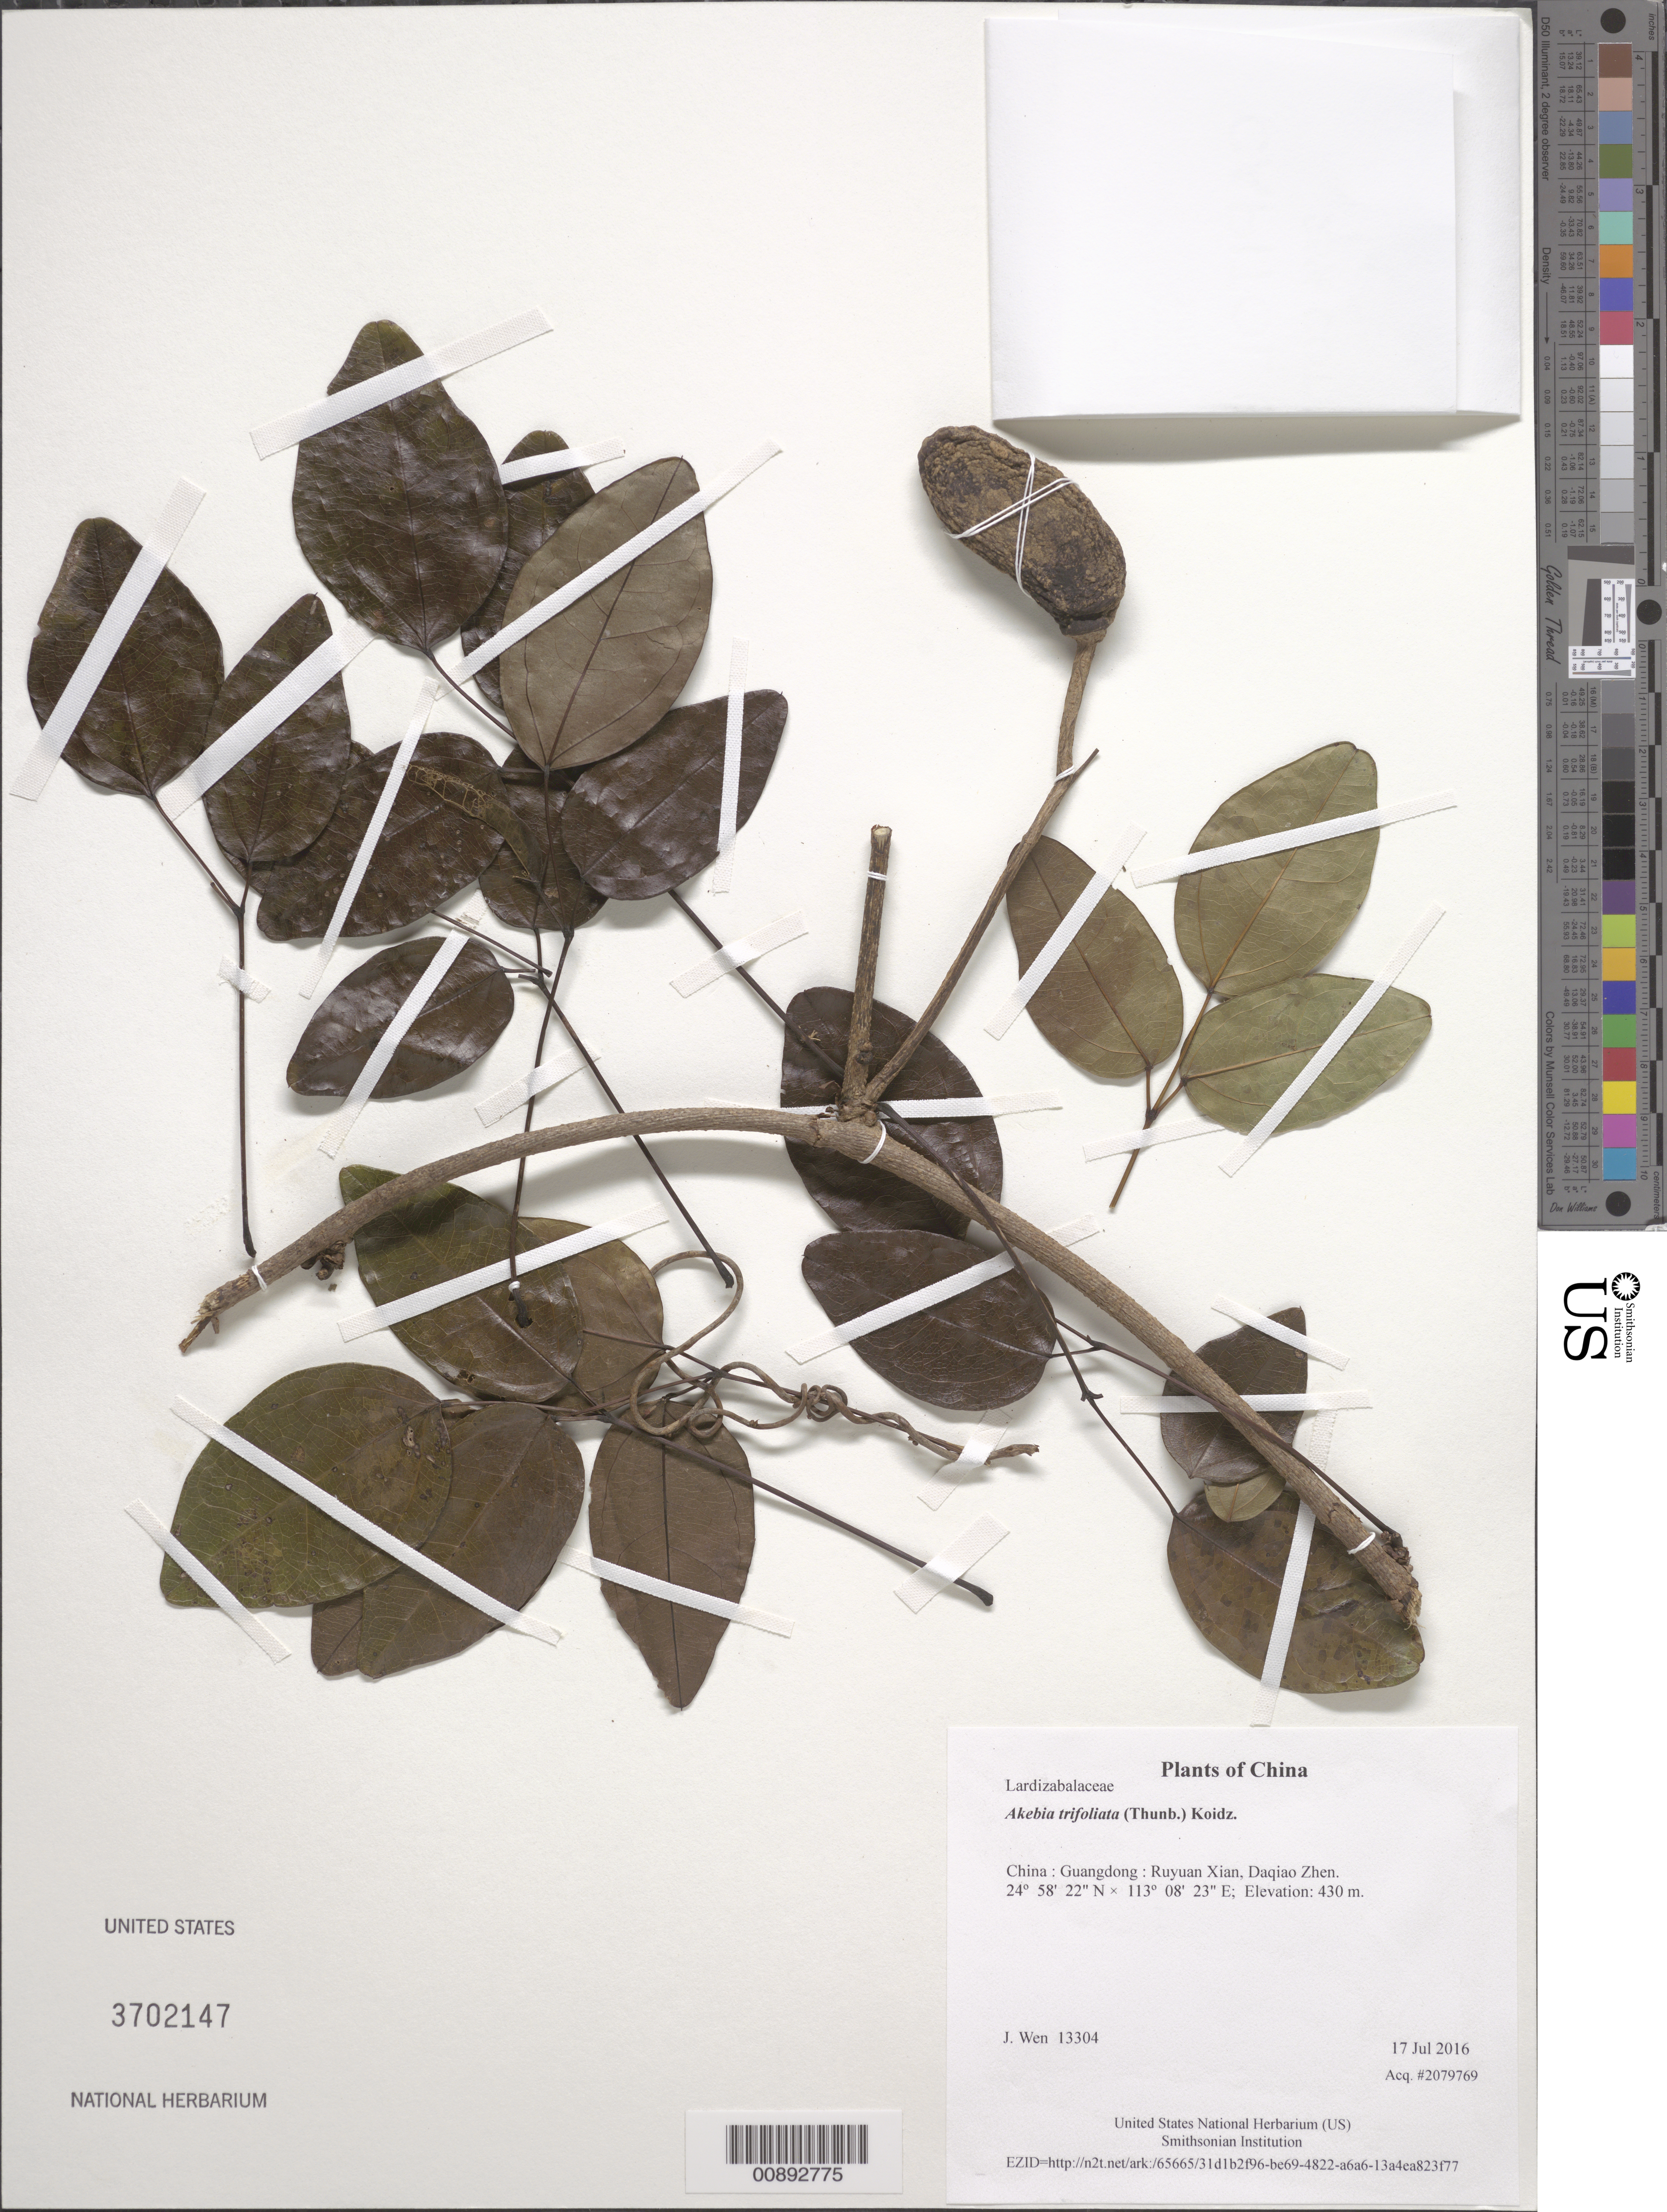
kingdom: Plantae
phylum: Tracheophyta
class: Magnoliopsida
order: Ranunculales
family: Lardizabalaceae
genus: Akebia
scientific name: Akebia trifoliata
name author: (Thunb.) Koidz.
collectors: J. Wen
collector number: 13304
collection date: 2016-07-17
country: China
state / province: Guangdong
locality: Ruyuan Xian, Daqiao Zhen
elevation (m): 430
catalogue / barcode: US 3702147